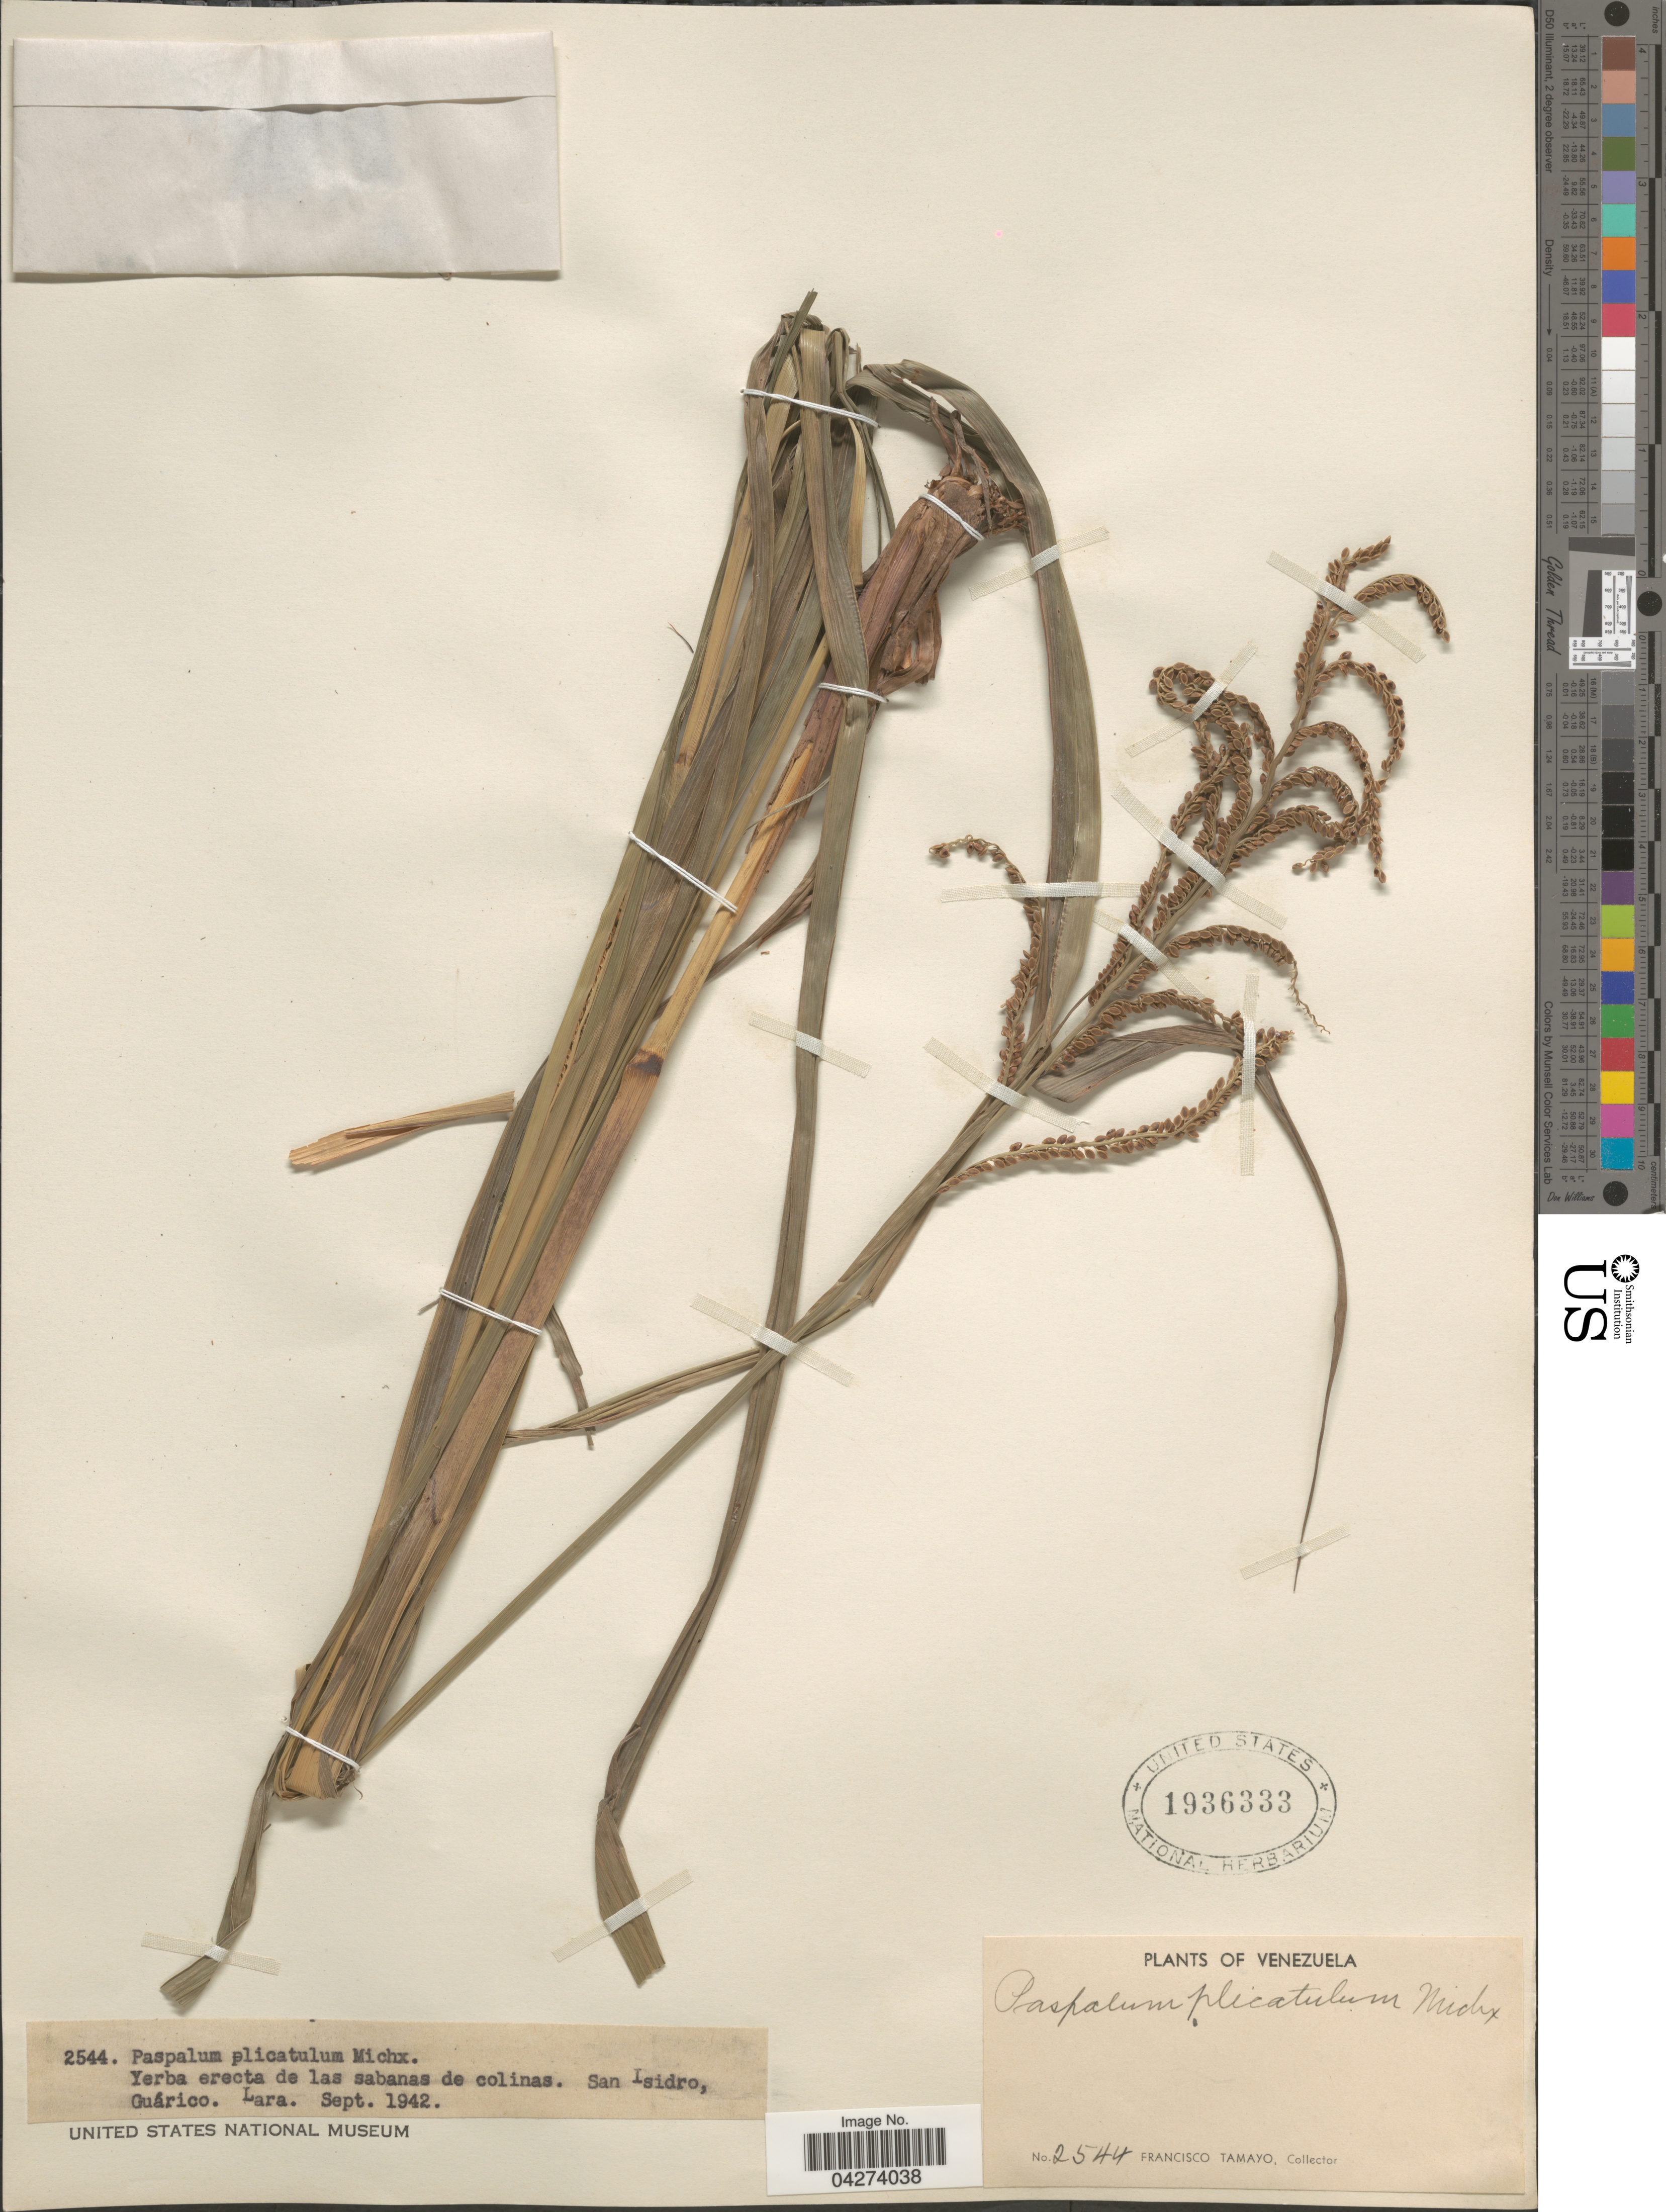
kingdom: Plantae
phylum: Tracheophyta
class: Liliopsida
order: Poales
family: Poaceae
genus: Paspalum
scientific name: Paspalum plicatulum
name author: Michx.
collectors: F. Tamayo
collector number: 2544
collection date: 1942-09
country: Venezuela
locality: San Isidro, Guárico. Lara.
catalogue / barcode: US 1936333